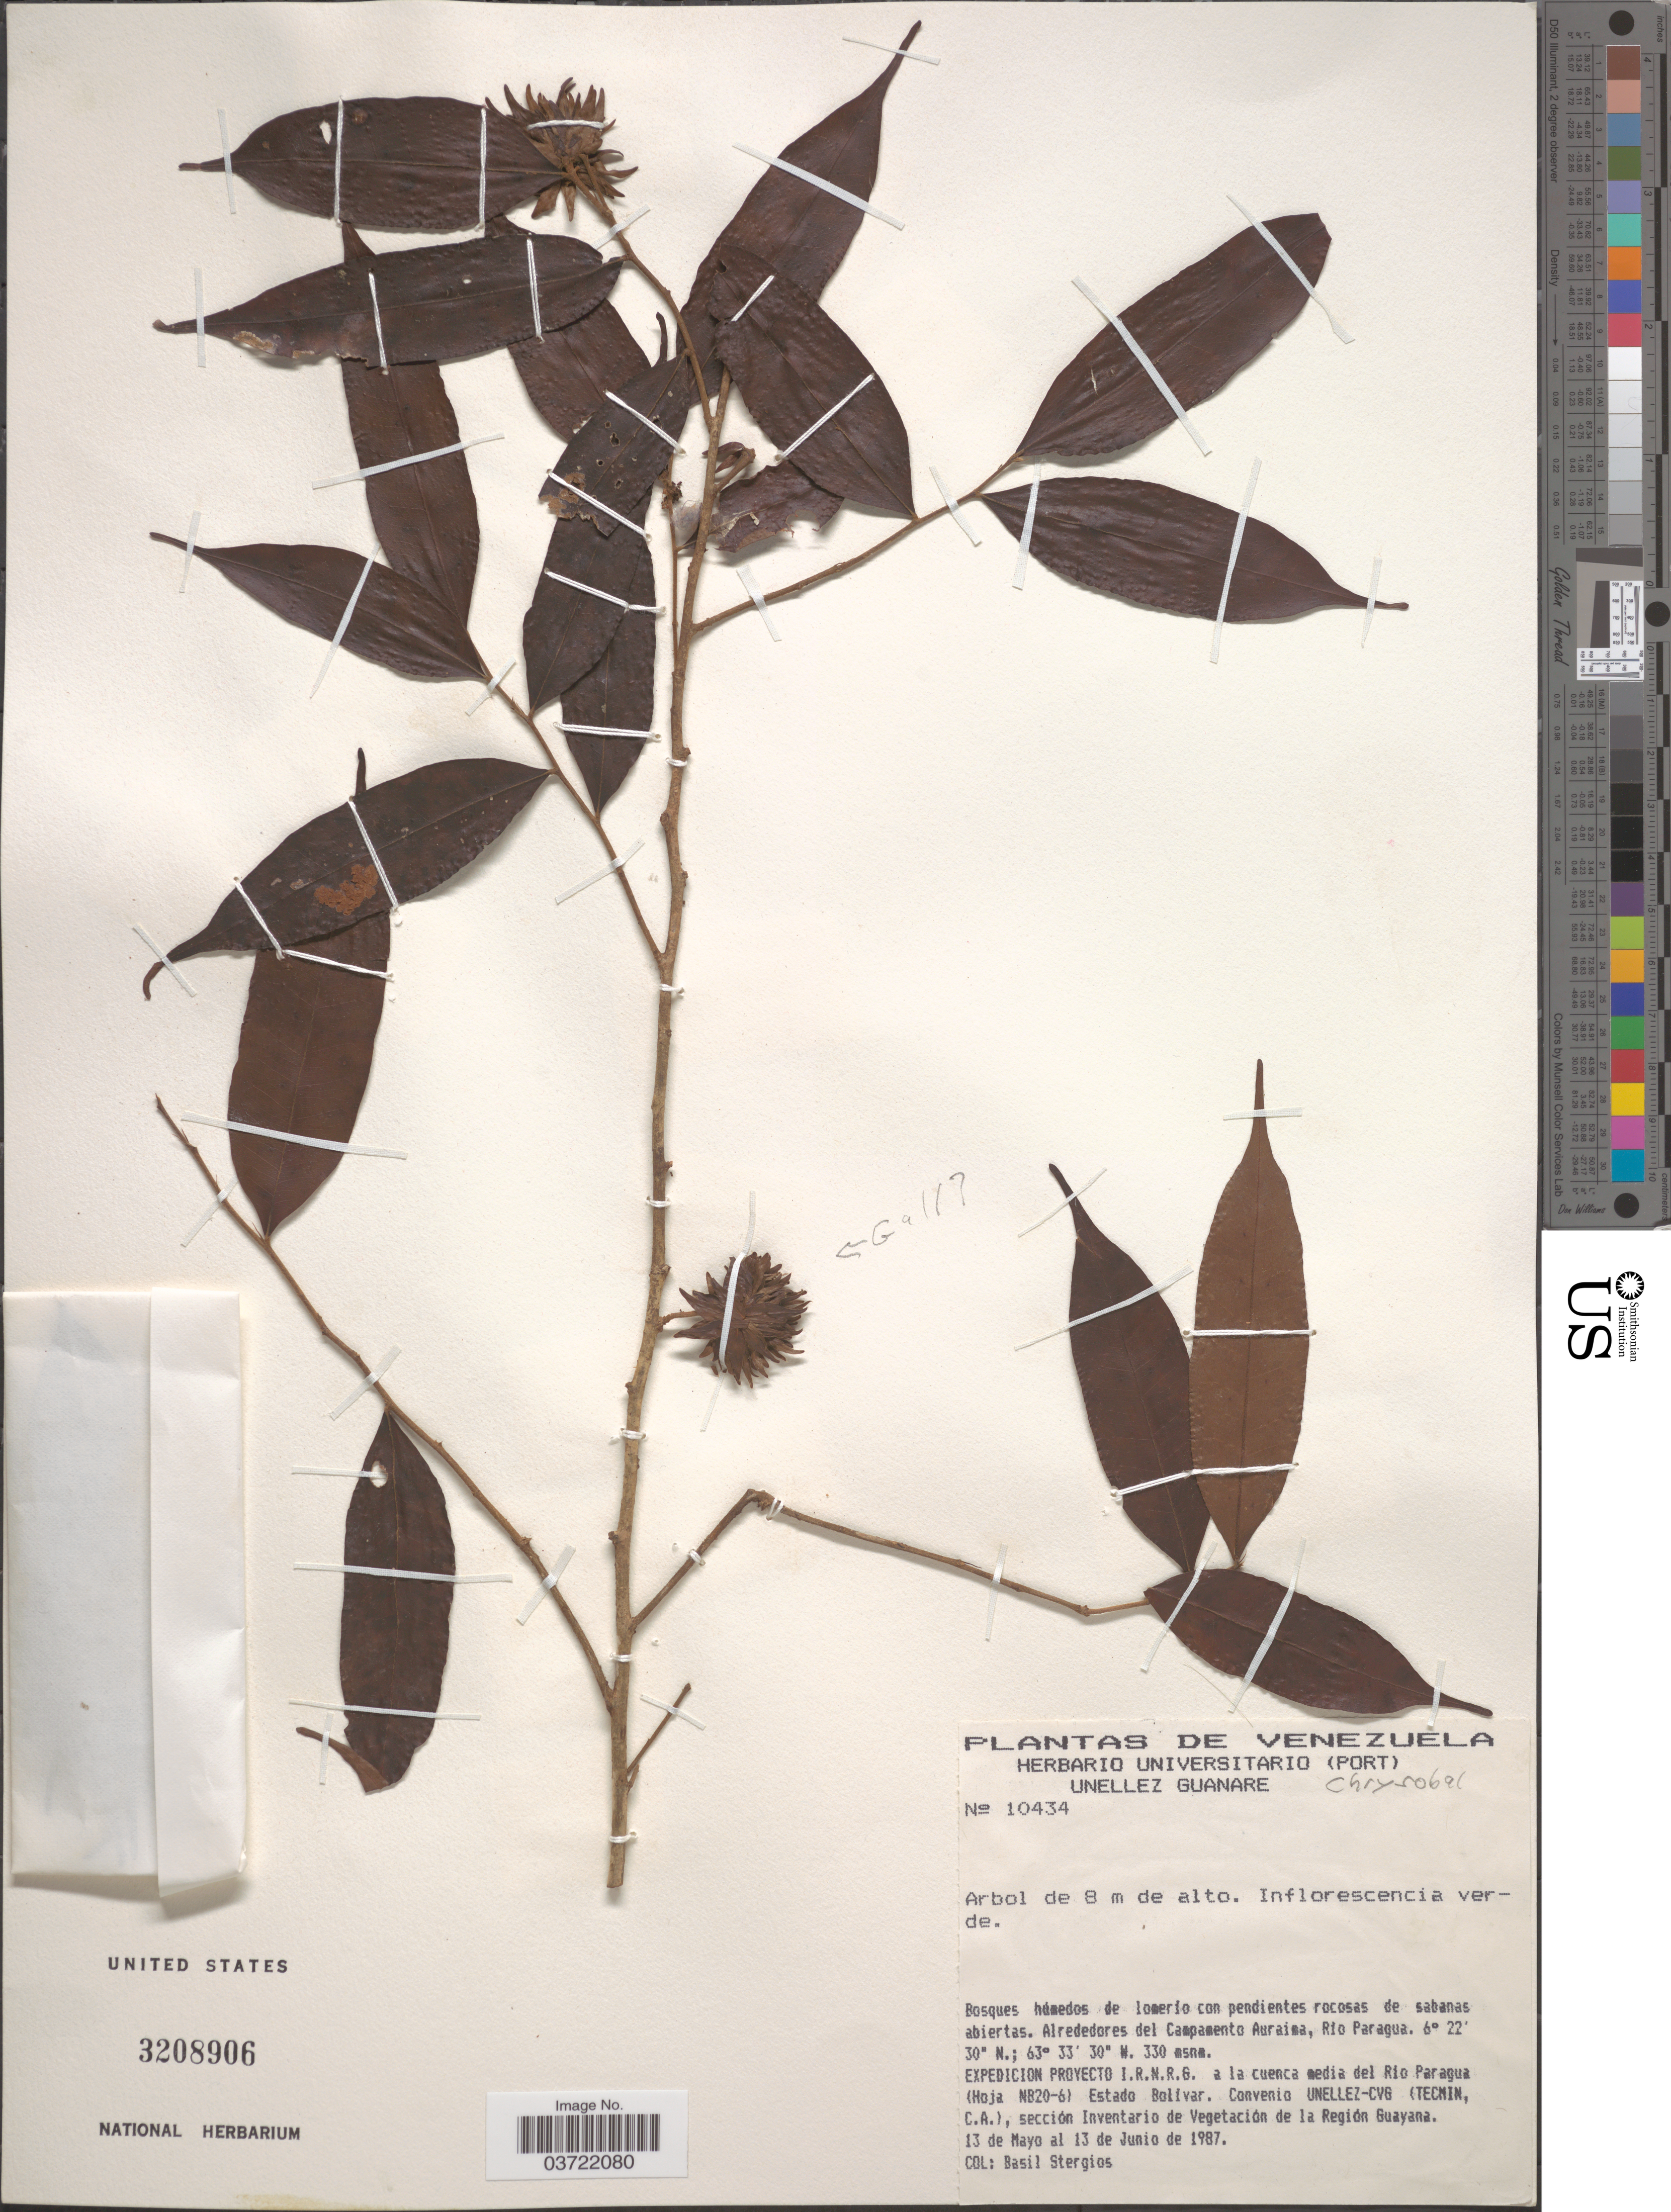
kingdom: Plantae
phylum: Tracheophyta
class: Liliopsida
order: Poales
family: Juncaceae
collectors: B. G. Stergios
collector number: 10434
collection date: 1987-05-13/1987-06-13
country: Venezuela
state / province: Bolivar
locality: Campamento Auraima, Rio Paragua.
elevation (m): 330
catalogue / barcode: US 3208906